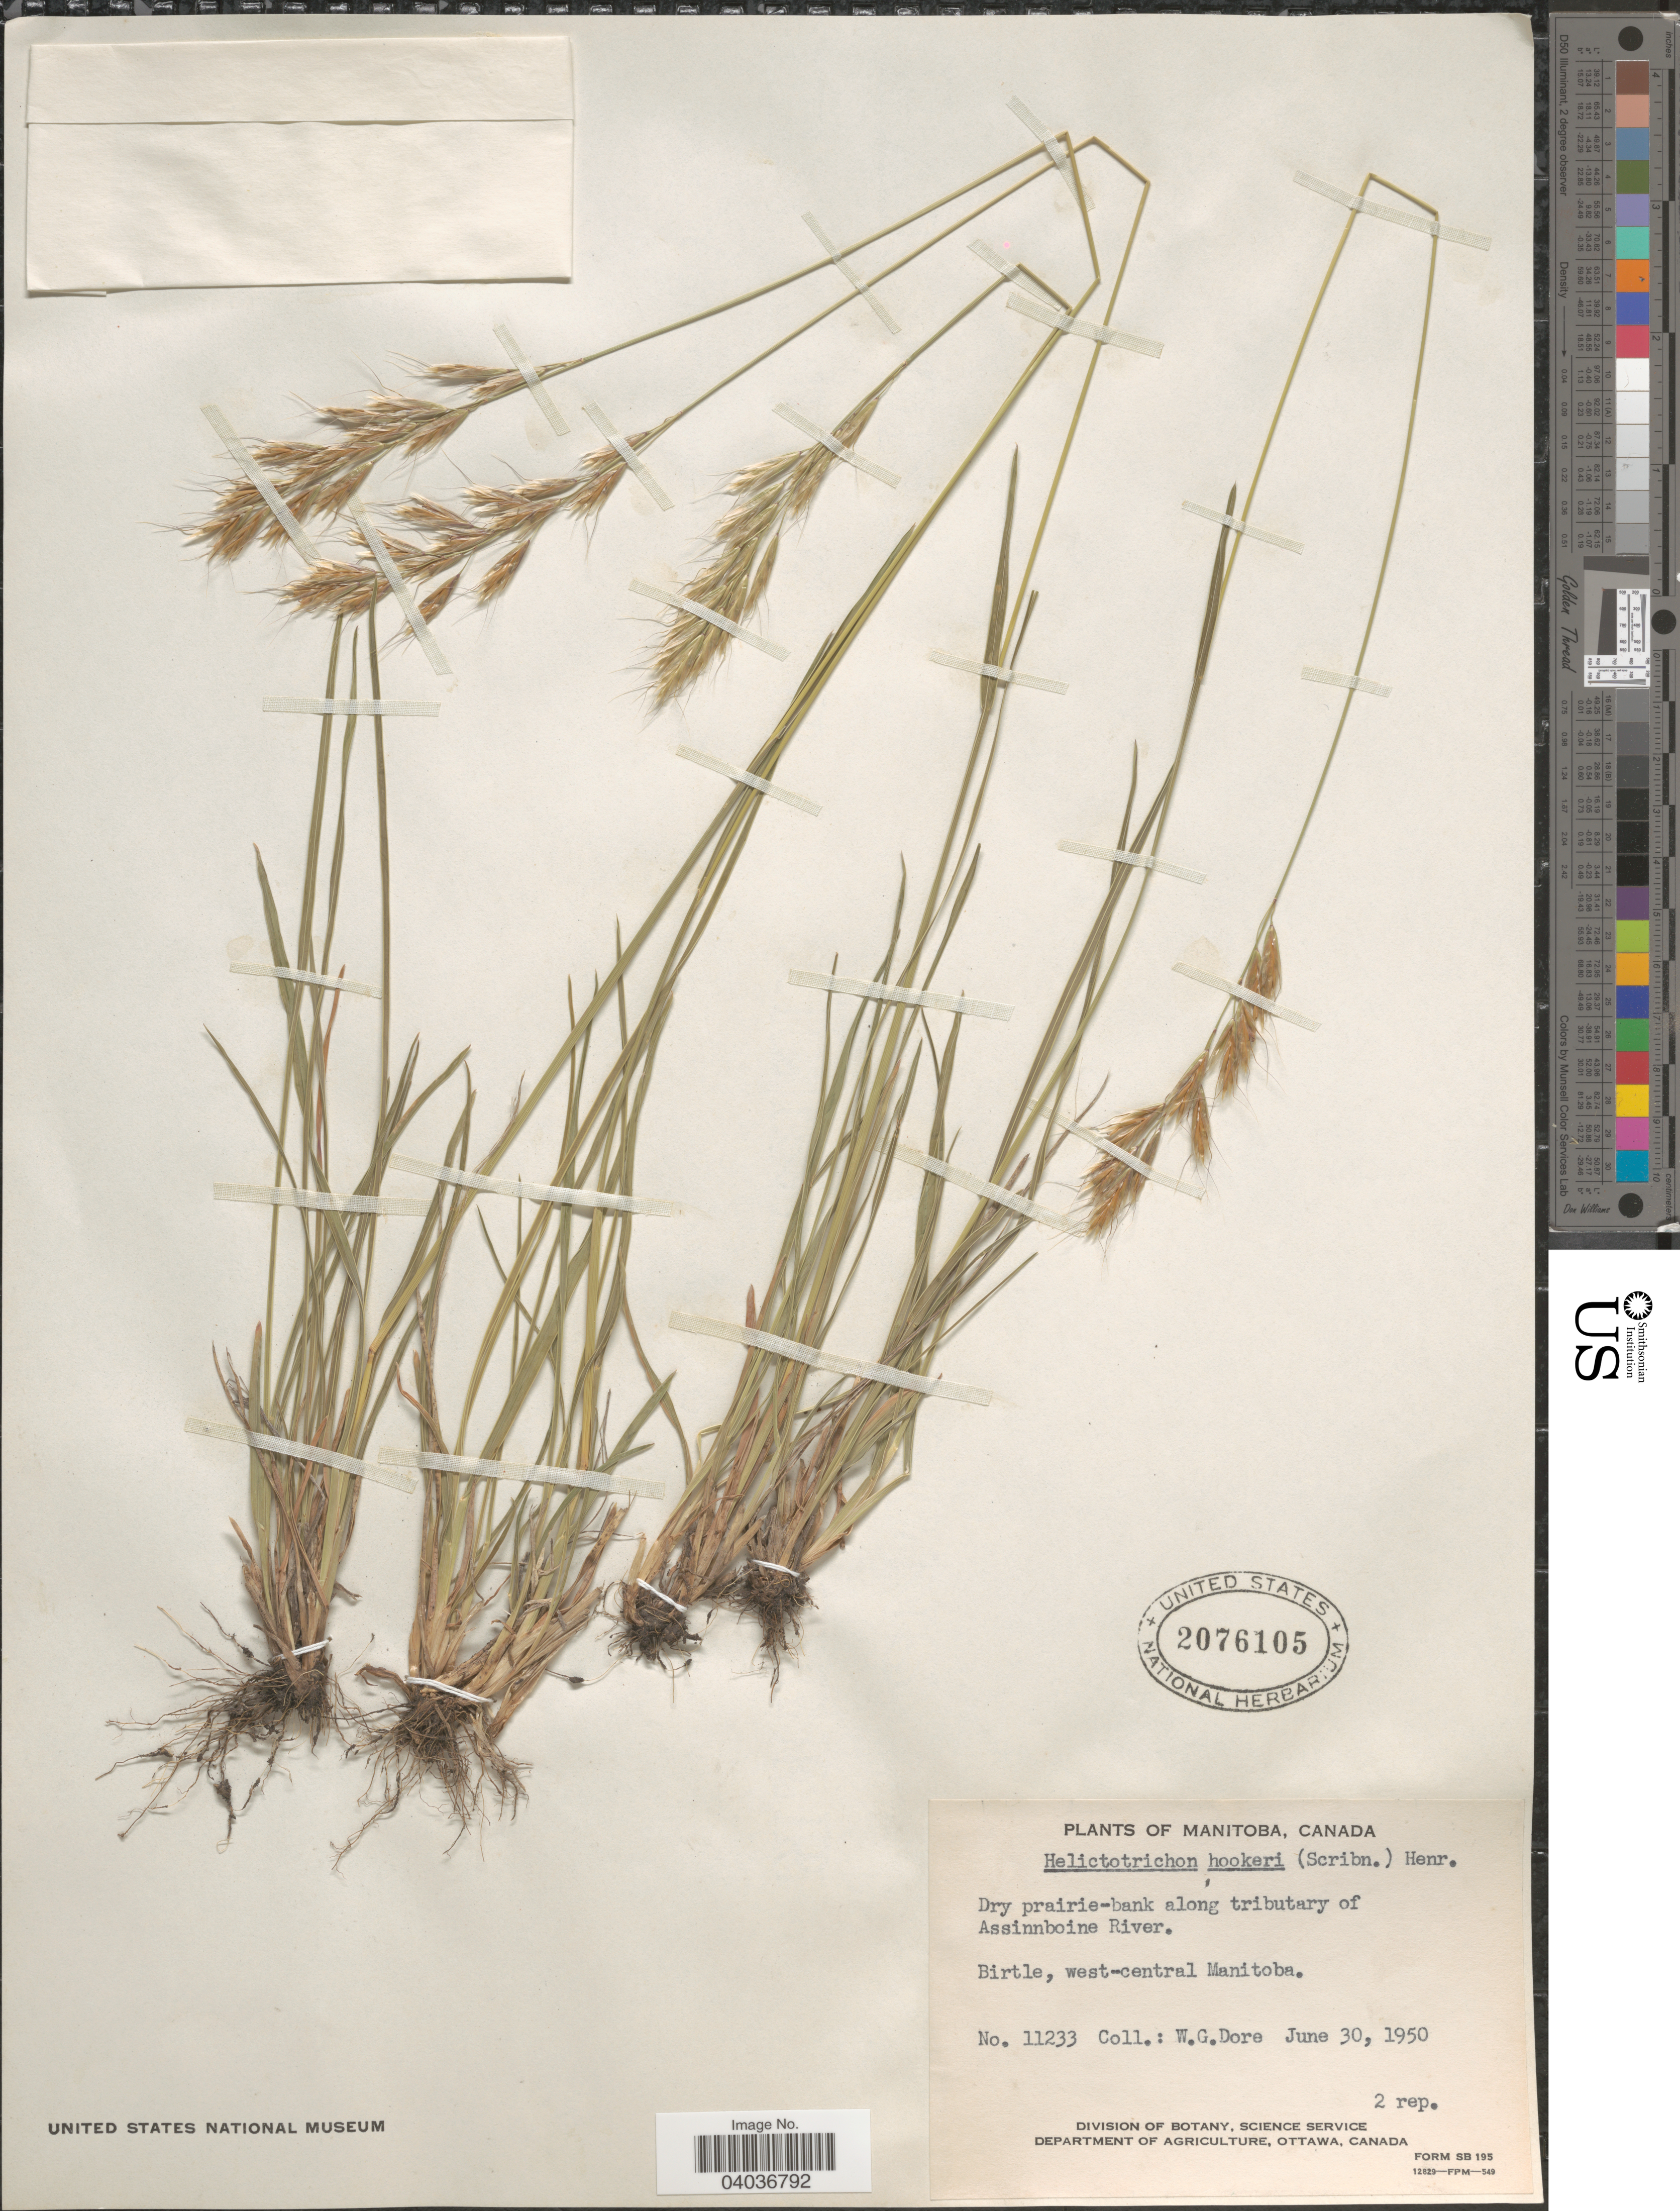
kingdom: Plantae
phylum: Tracheophyta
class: Liliopsida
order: Poales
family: Poaceae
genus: Helictochloa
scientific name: Helictochloa hookeri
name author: (Scribn.) Romero Zarco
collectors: W. Dore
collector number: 11233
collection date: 1950-06-30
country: Canada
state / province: Manitoba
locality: Along tributary of Assinnboine River. Birtle, west-central Manitoba.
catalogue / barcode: US 2076105